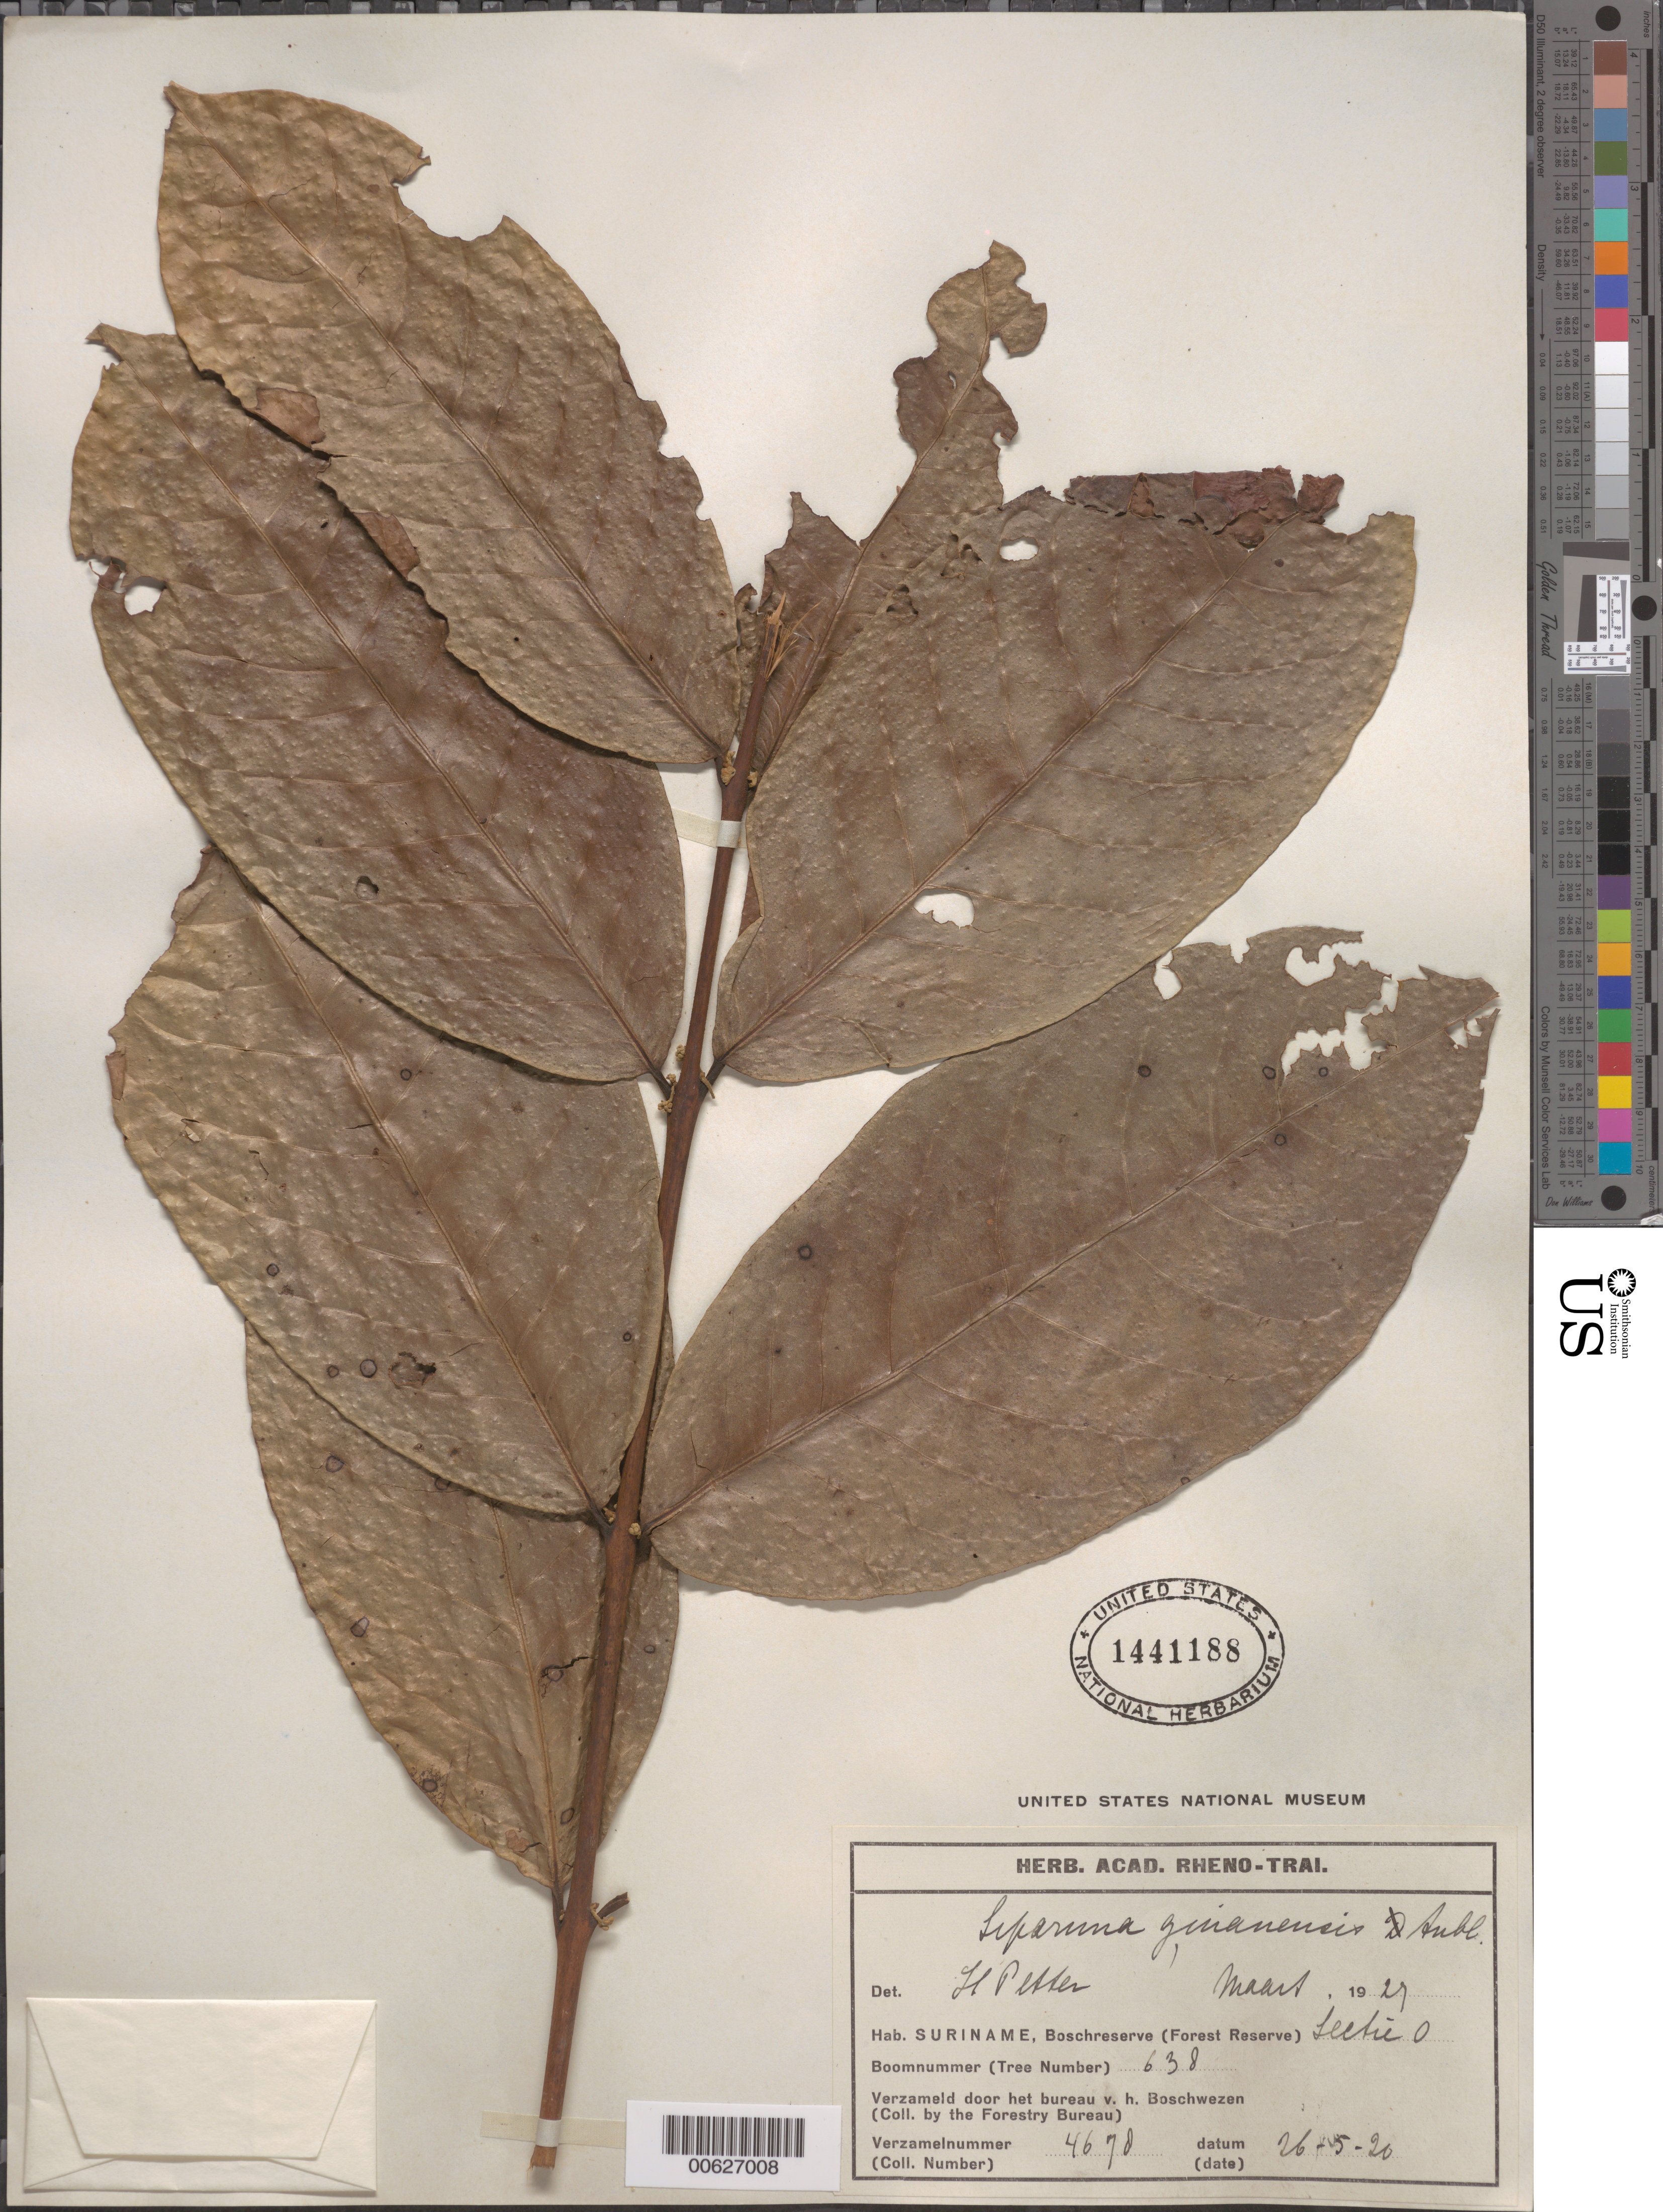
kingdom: Plantae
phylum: Tracheophyta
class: Magnoliopsida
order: Laurales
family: Siparunaceae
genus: Siparuna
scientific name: Siparuna guianensis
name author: Aubl.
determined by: Petter, H.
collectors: Forestry Bureau-Surinam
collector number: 4678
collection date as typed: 26-May-20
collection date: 1920-05-26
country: Suriname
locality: Sectie O, Forest Reserve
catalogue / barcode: US 1441188